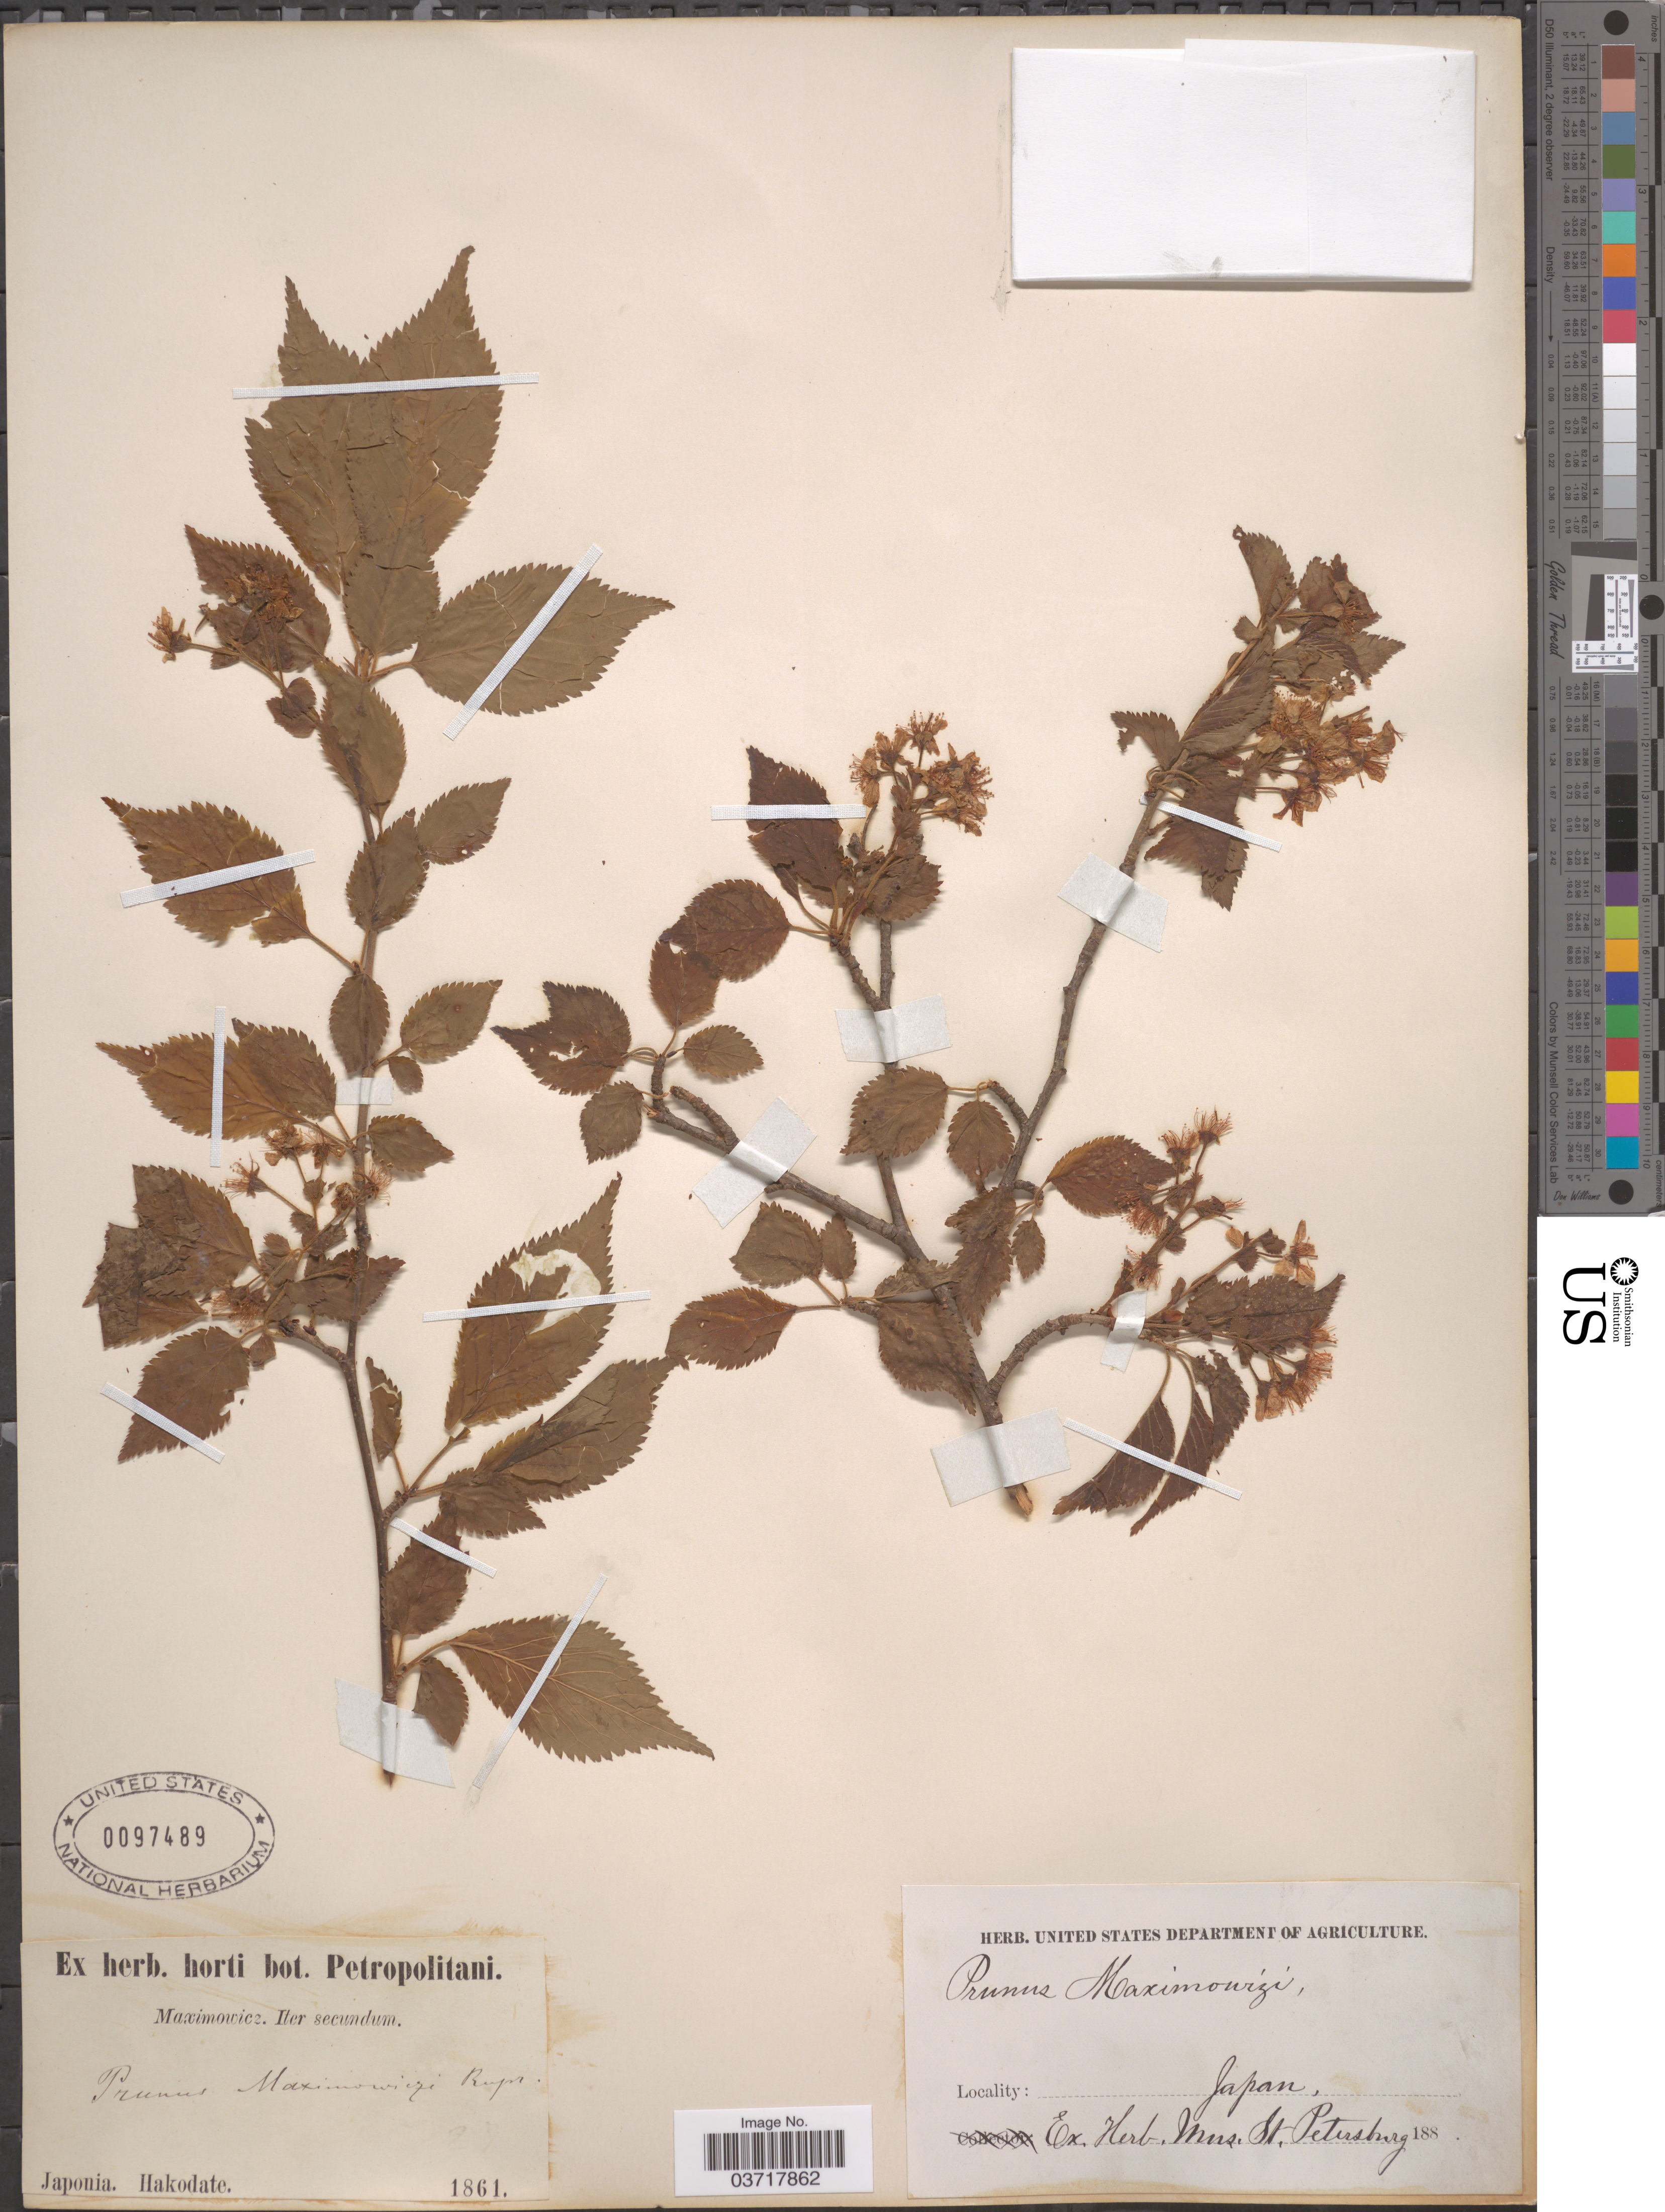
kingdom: Plantae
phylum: Tracheophyta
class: Magnoliopsida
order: Rosales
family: Rosaceae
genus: Prunus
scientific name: Prunus maximowiczii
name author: Rupr.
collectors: Maximowicz, --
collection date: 1861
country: Japan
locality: Hakodate.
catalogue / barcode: US 97489